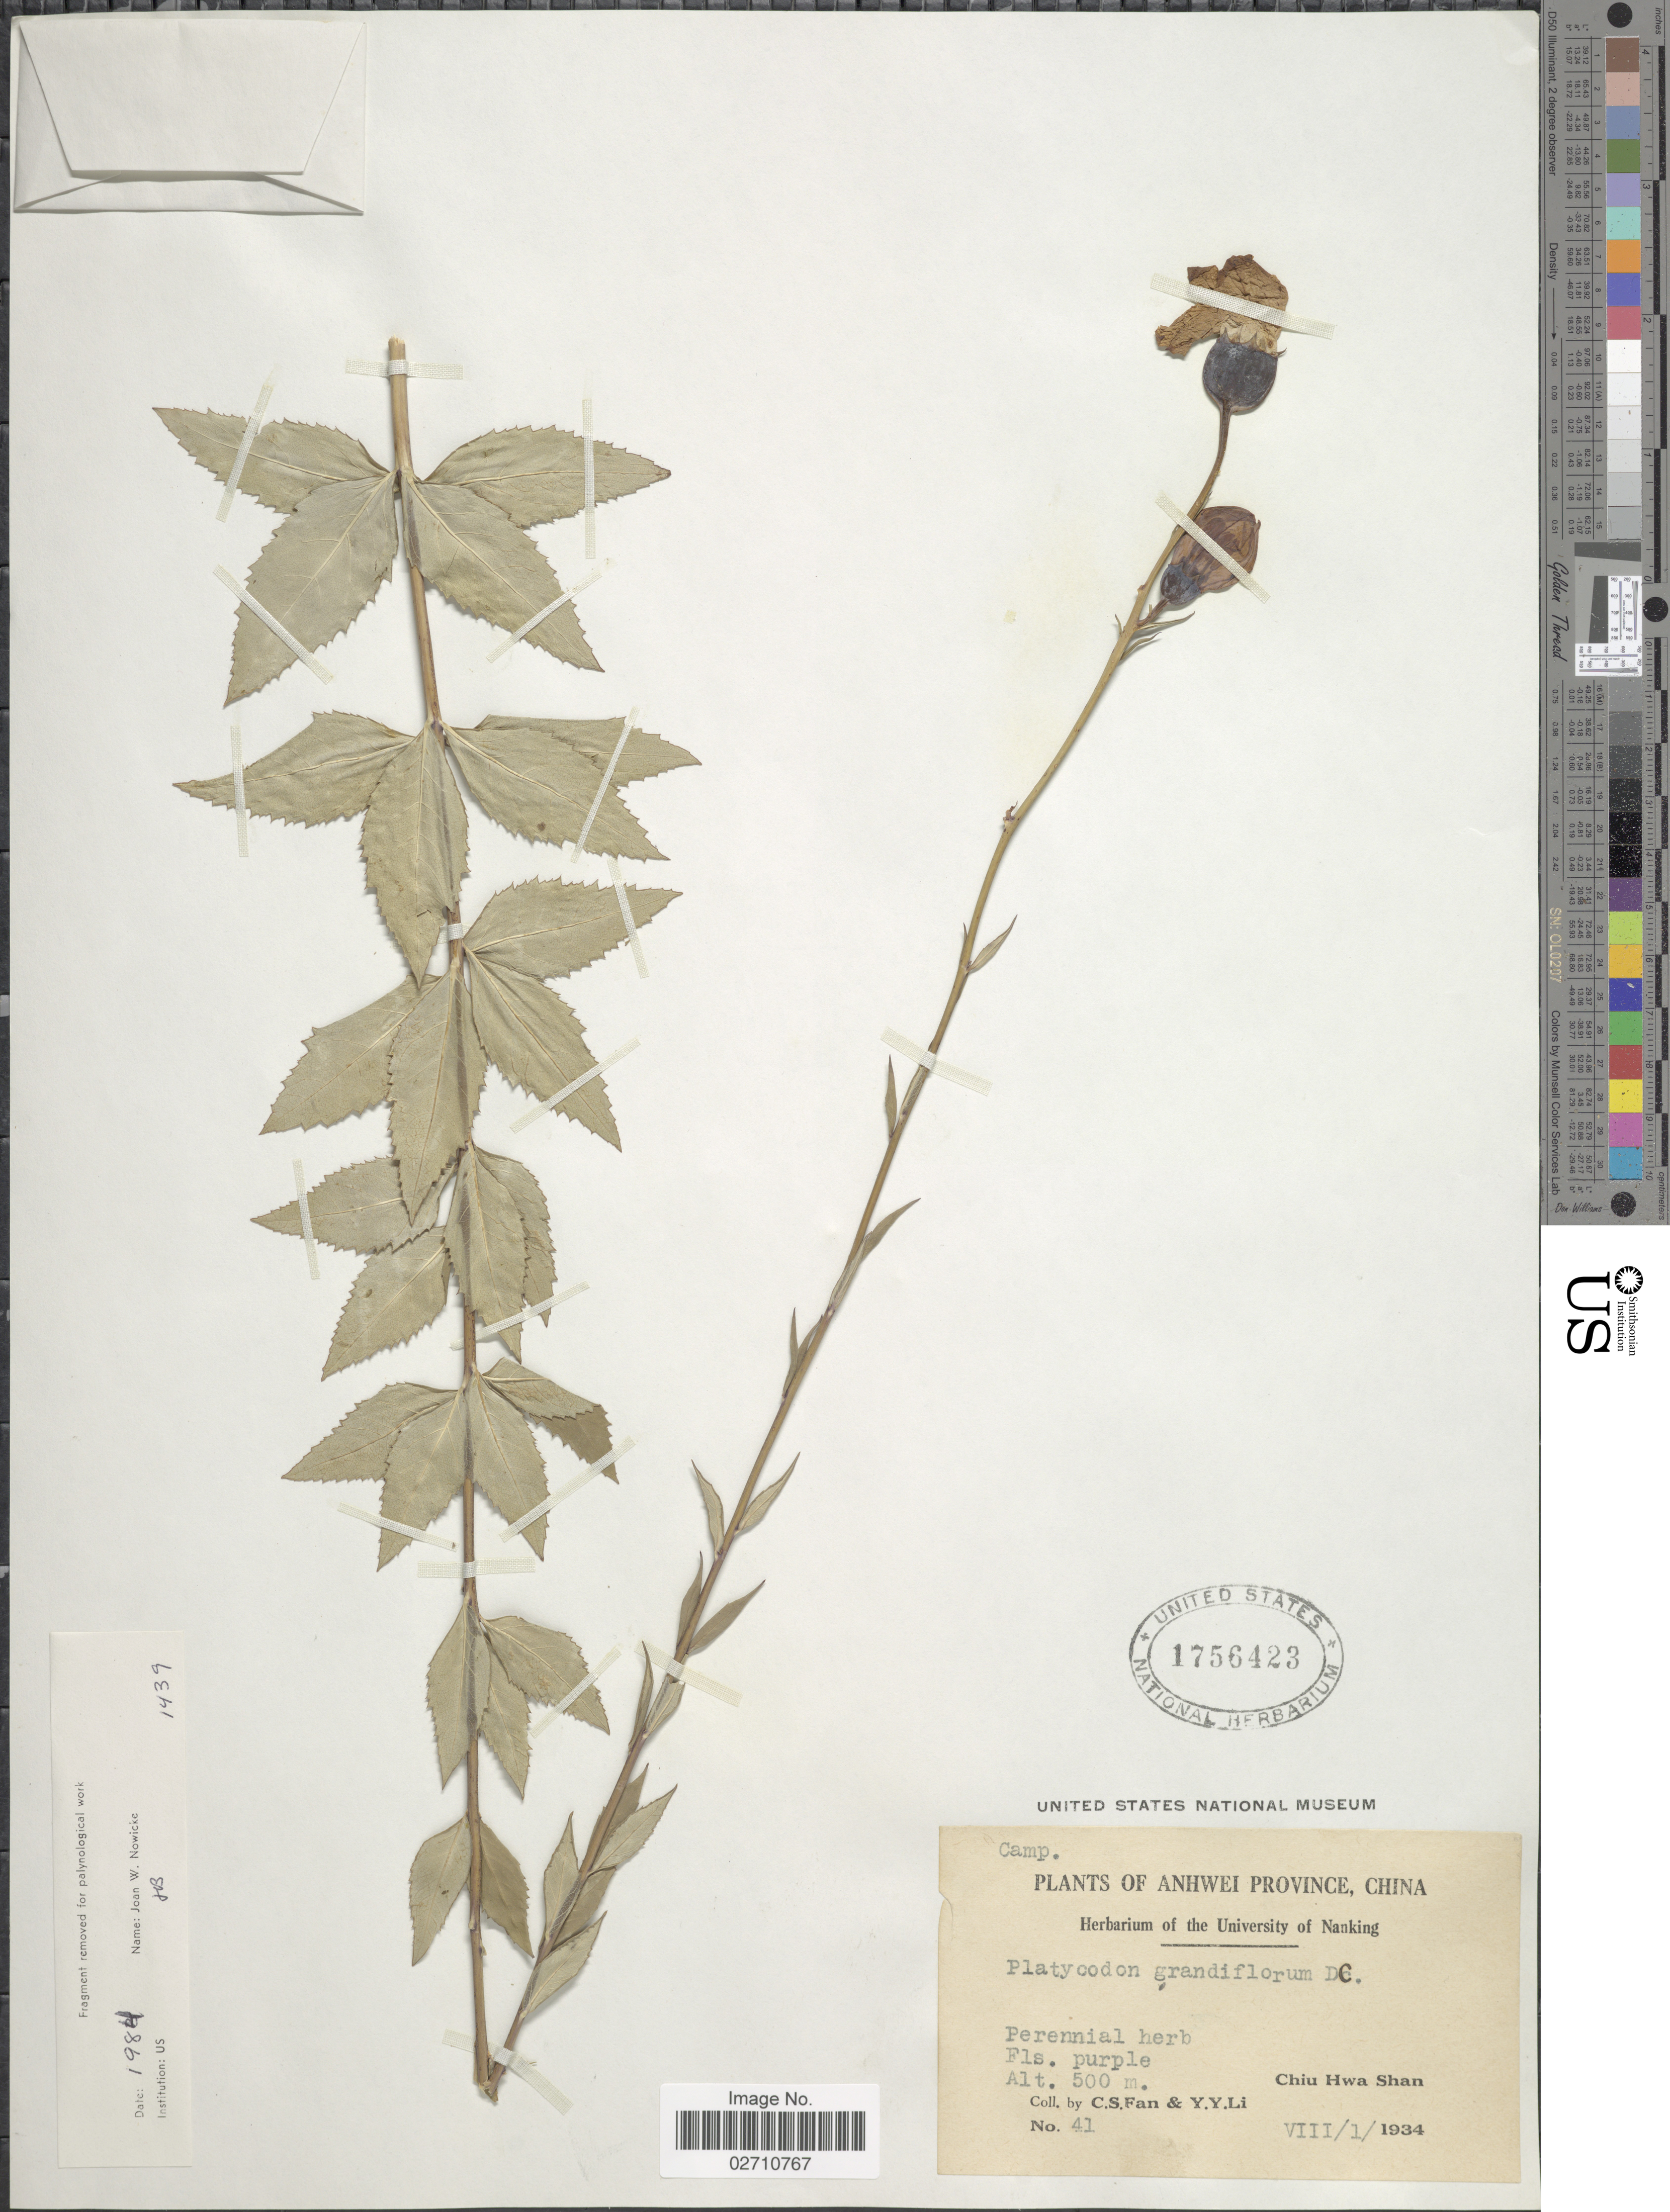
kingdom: Plantae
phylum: Tracheophyta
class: Magnoliopsida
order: Asterales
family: Campanulaceae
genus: Platycodon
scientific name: Platycodon grandiflorus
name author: (Jacq.) A. DC.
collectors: C. S. Fan & Y. Y. Li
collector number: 41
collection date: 1934-08-01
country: China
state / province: Anhui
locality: Anhwei Province. Chiu Hwa Shan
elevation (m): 500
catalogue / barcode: US 1756423